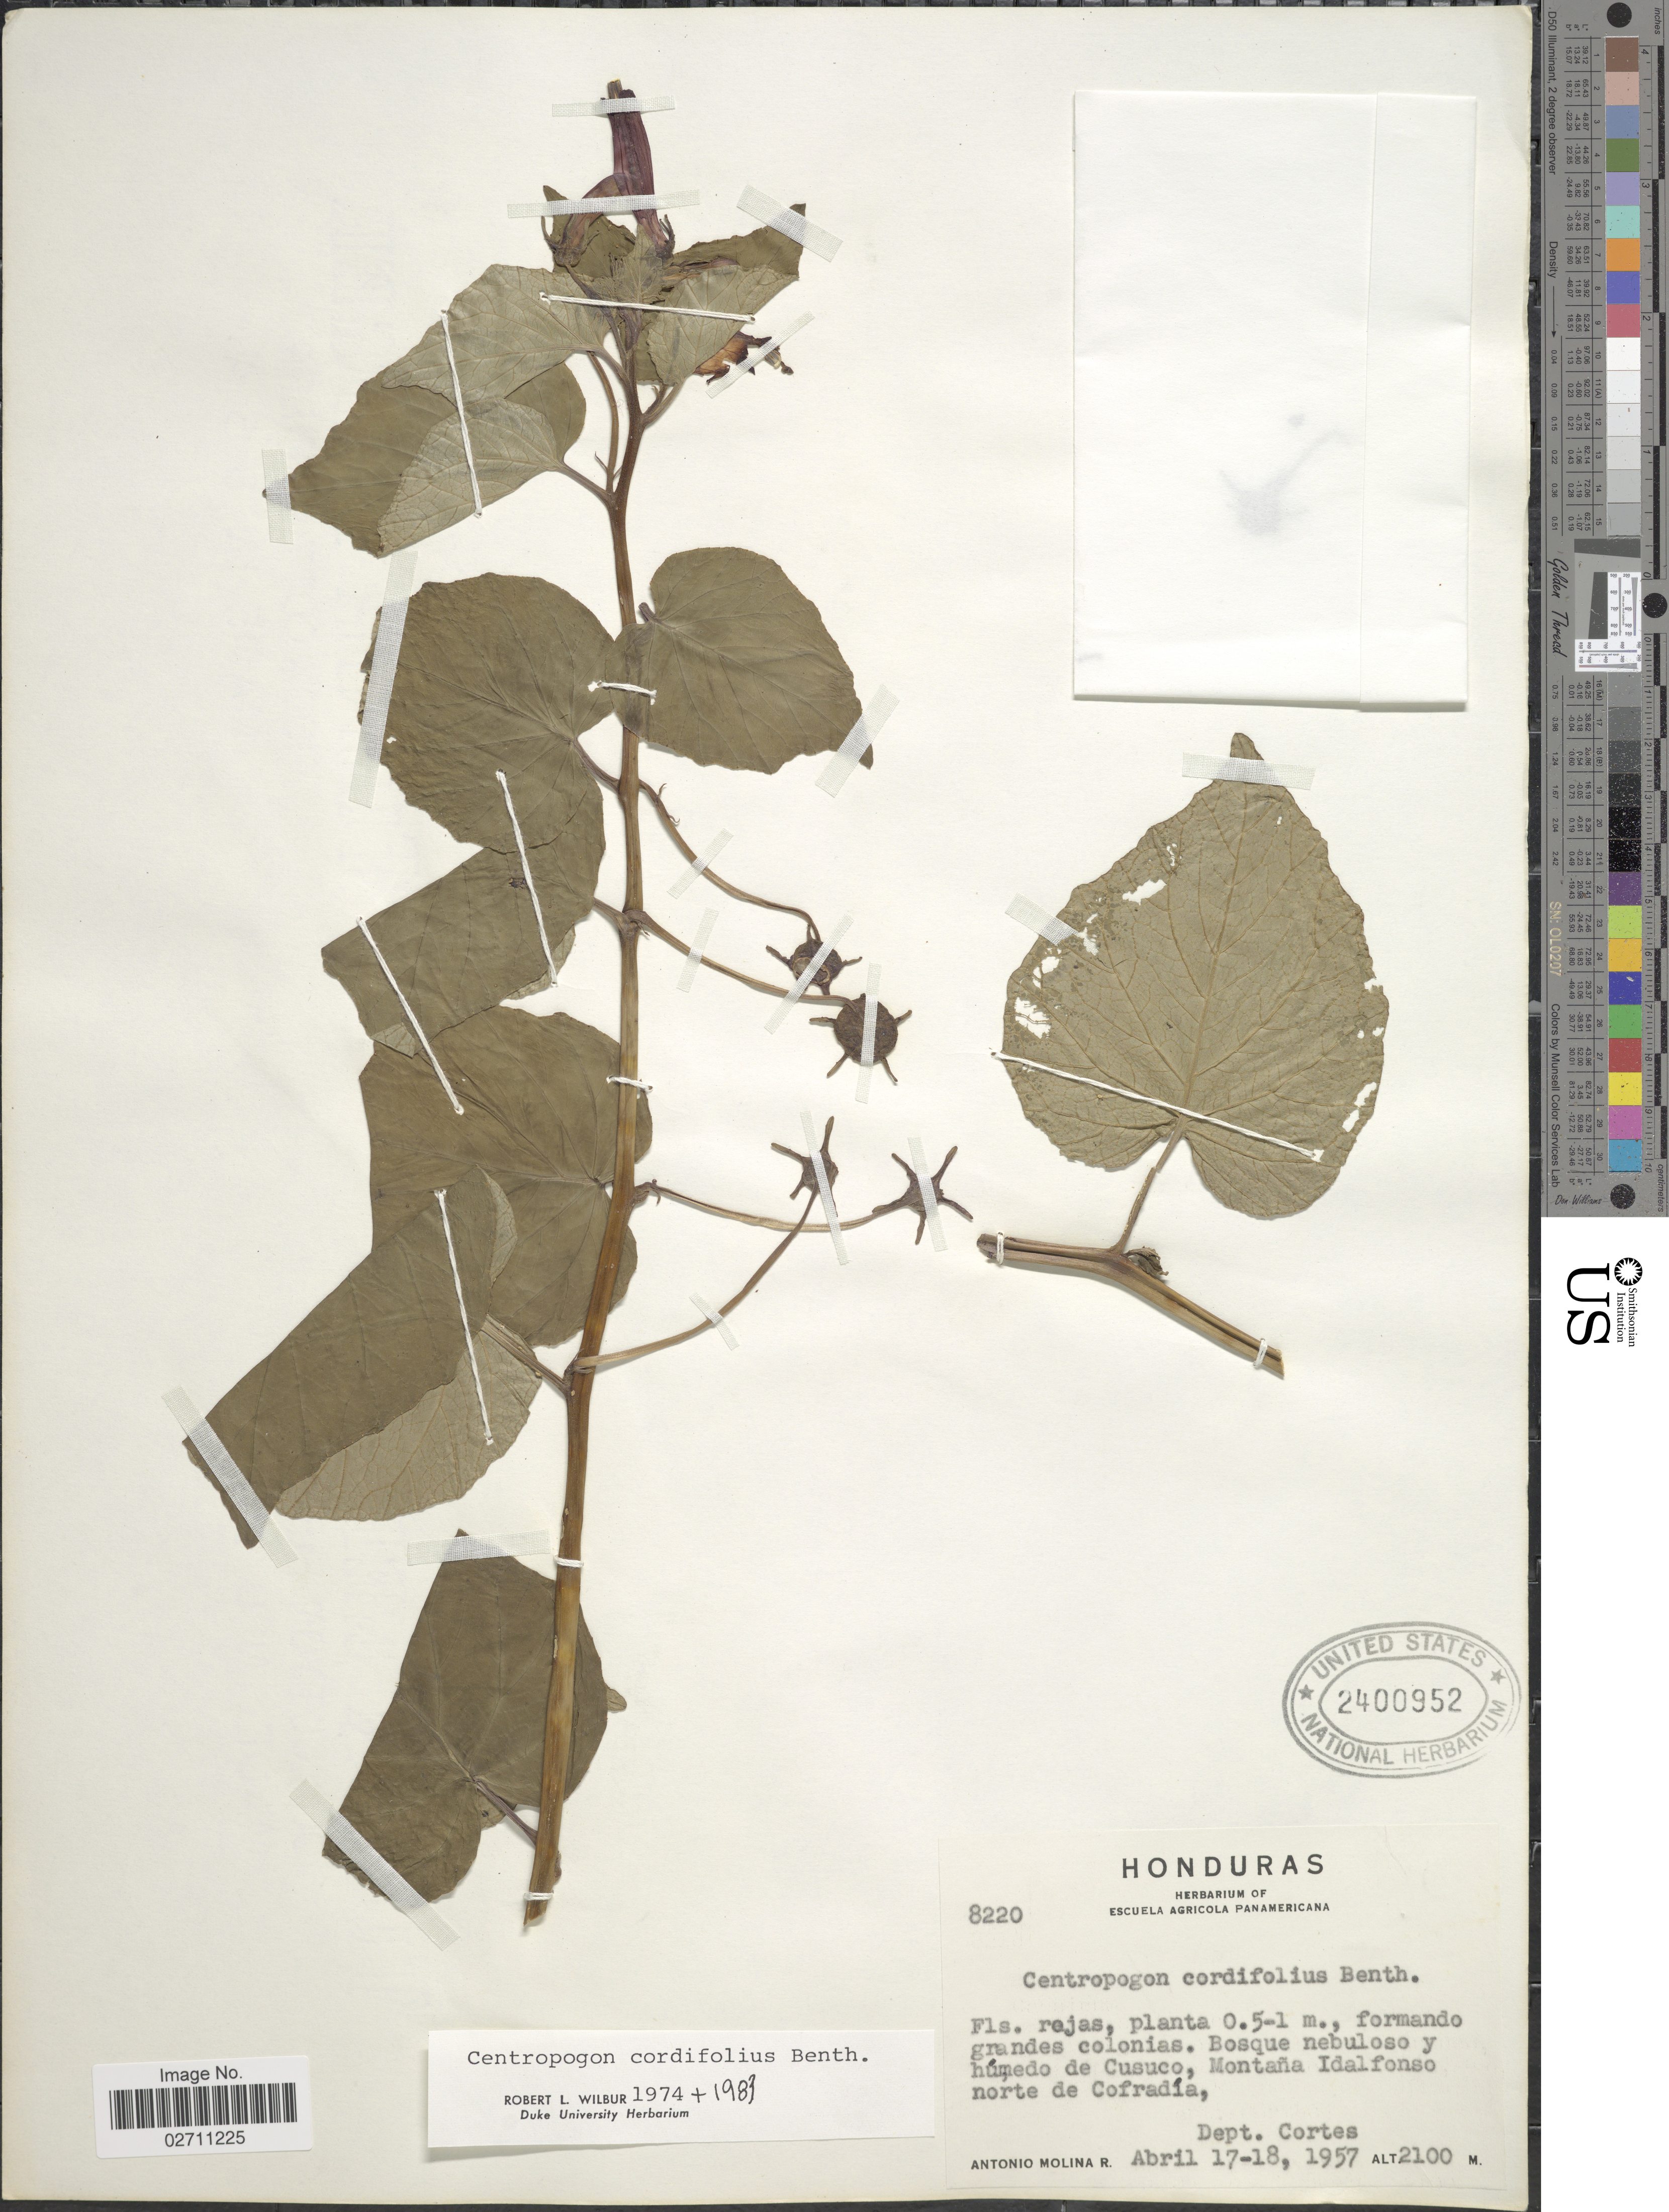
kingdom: Plantae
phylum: Tracheophyta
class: Magnoliopsida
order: Asterales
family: Campanulaceae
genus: Centropogon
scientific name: Centropogon cordifolius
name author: Benth.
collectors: A. Molina R.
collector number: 8220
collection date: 1957-04-17/1957-04-18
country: Honduras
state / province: Cortés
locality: Humedo de Cusuco, Montana Idalfonso norte de Cofradia.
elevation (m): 2100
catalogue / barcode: US 2400952